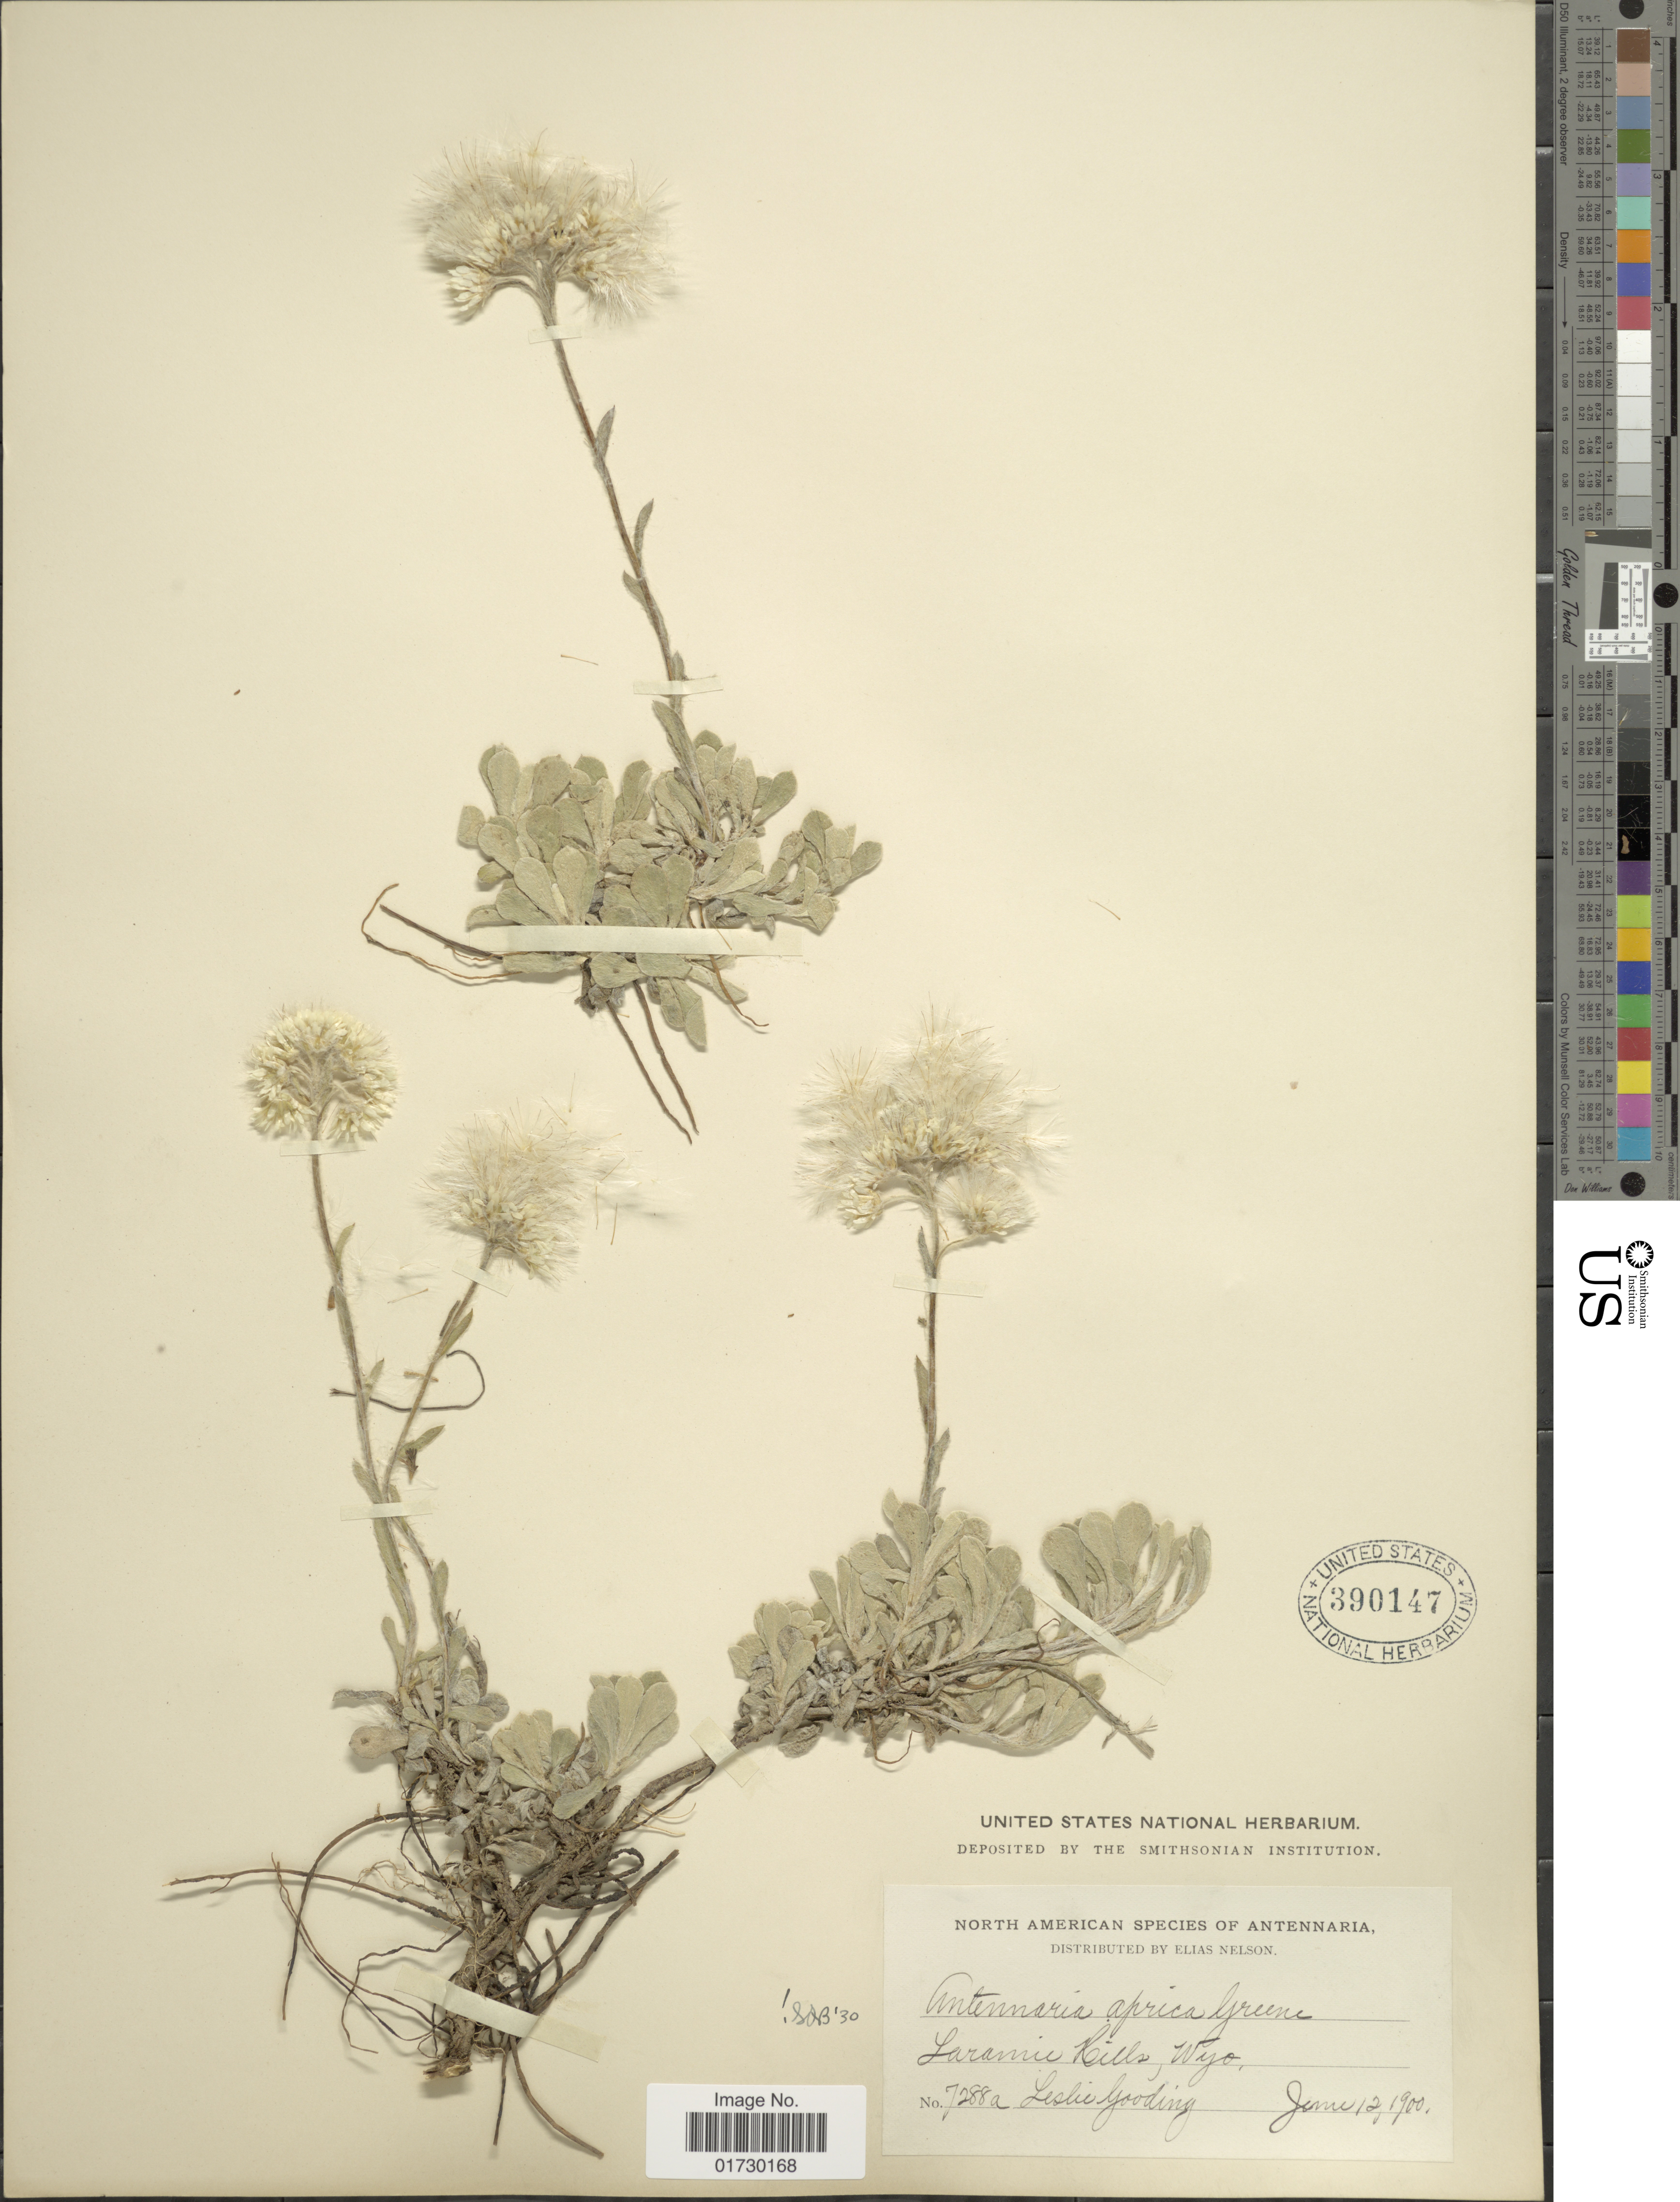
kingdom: Plantae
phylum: Tracheophyta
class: Magnoliopsida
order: Asterales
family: Asteraceae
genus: Antennaria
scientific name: Antennaria aprica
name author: Greene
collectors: L. N. Goodding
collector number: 7288a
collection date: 1900-06-12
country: United States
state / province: Wyoming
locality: Laramie Hills, Wyo.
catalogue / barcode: US 390147